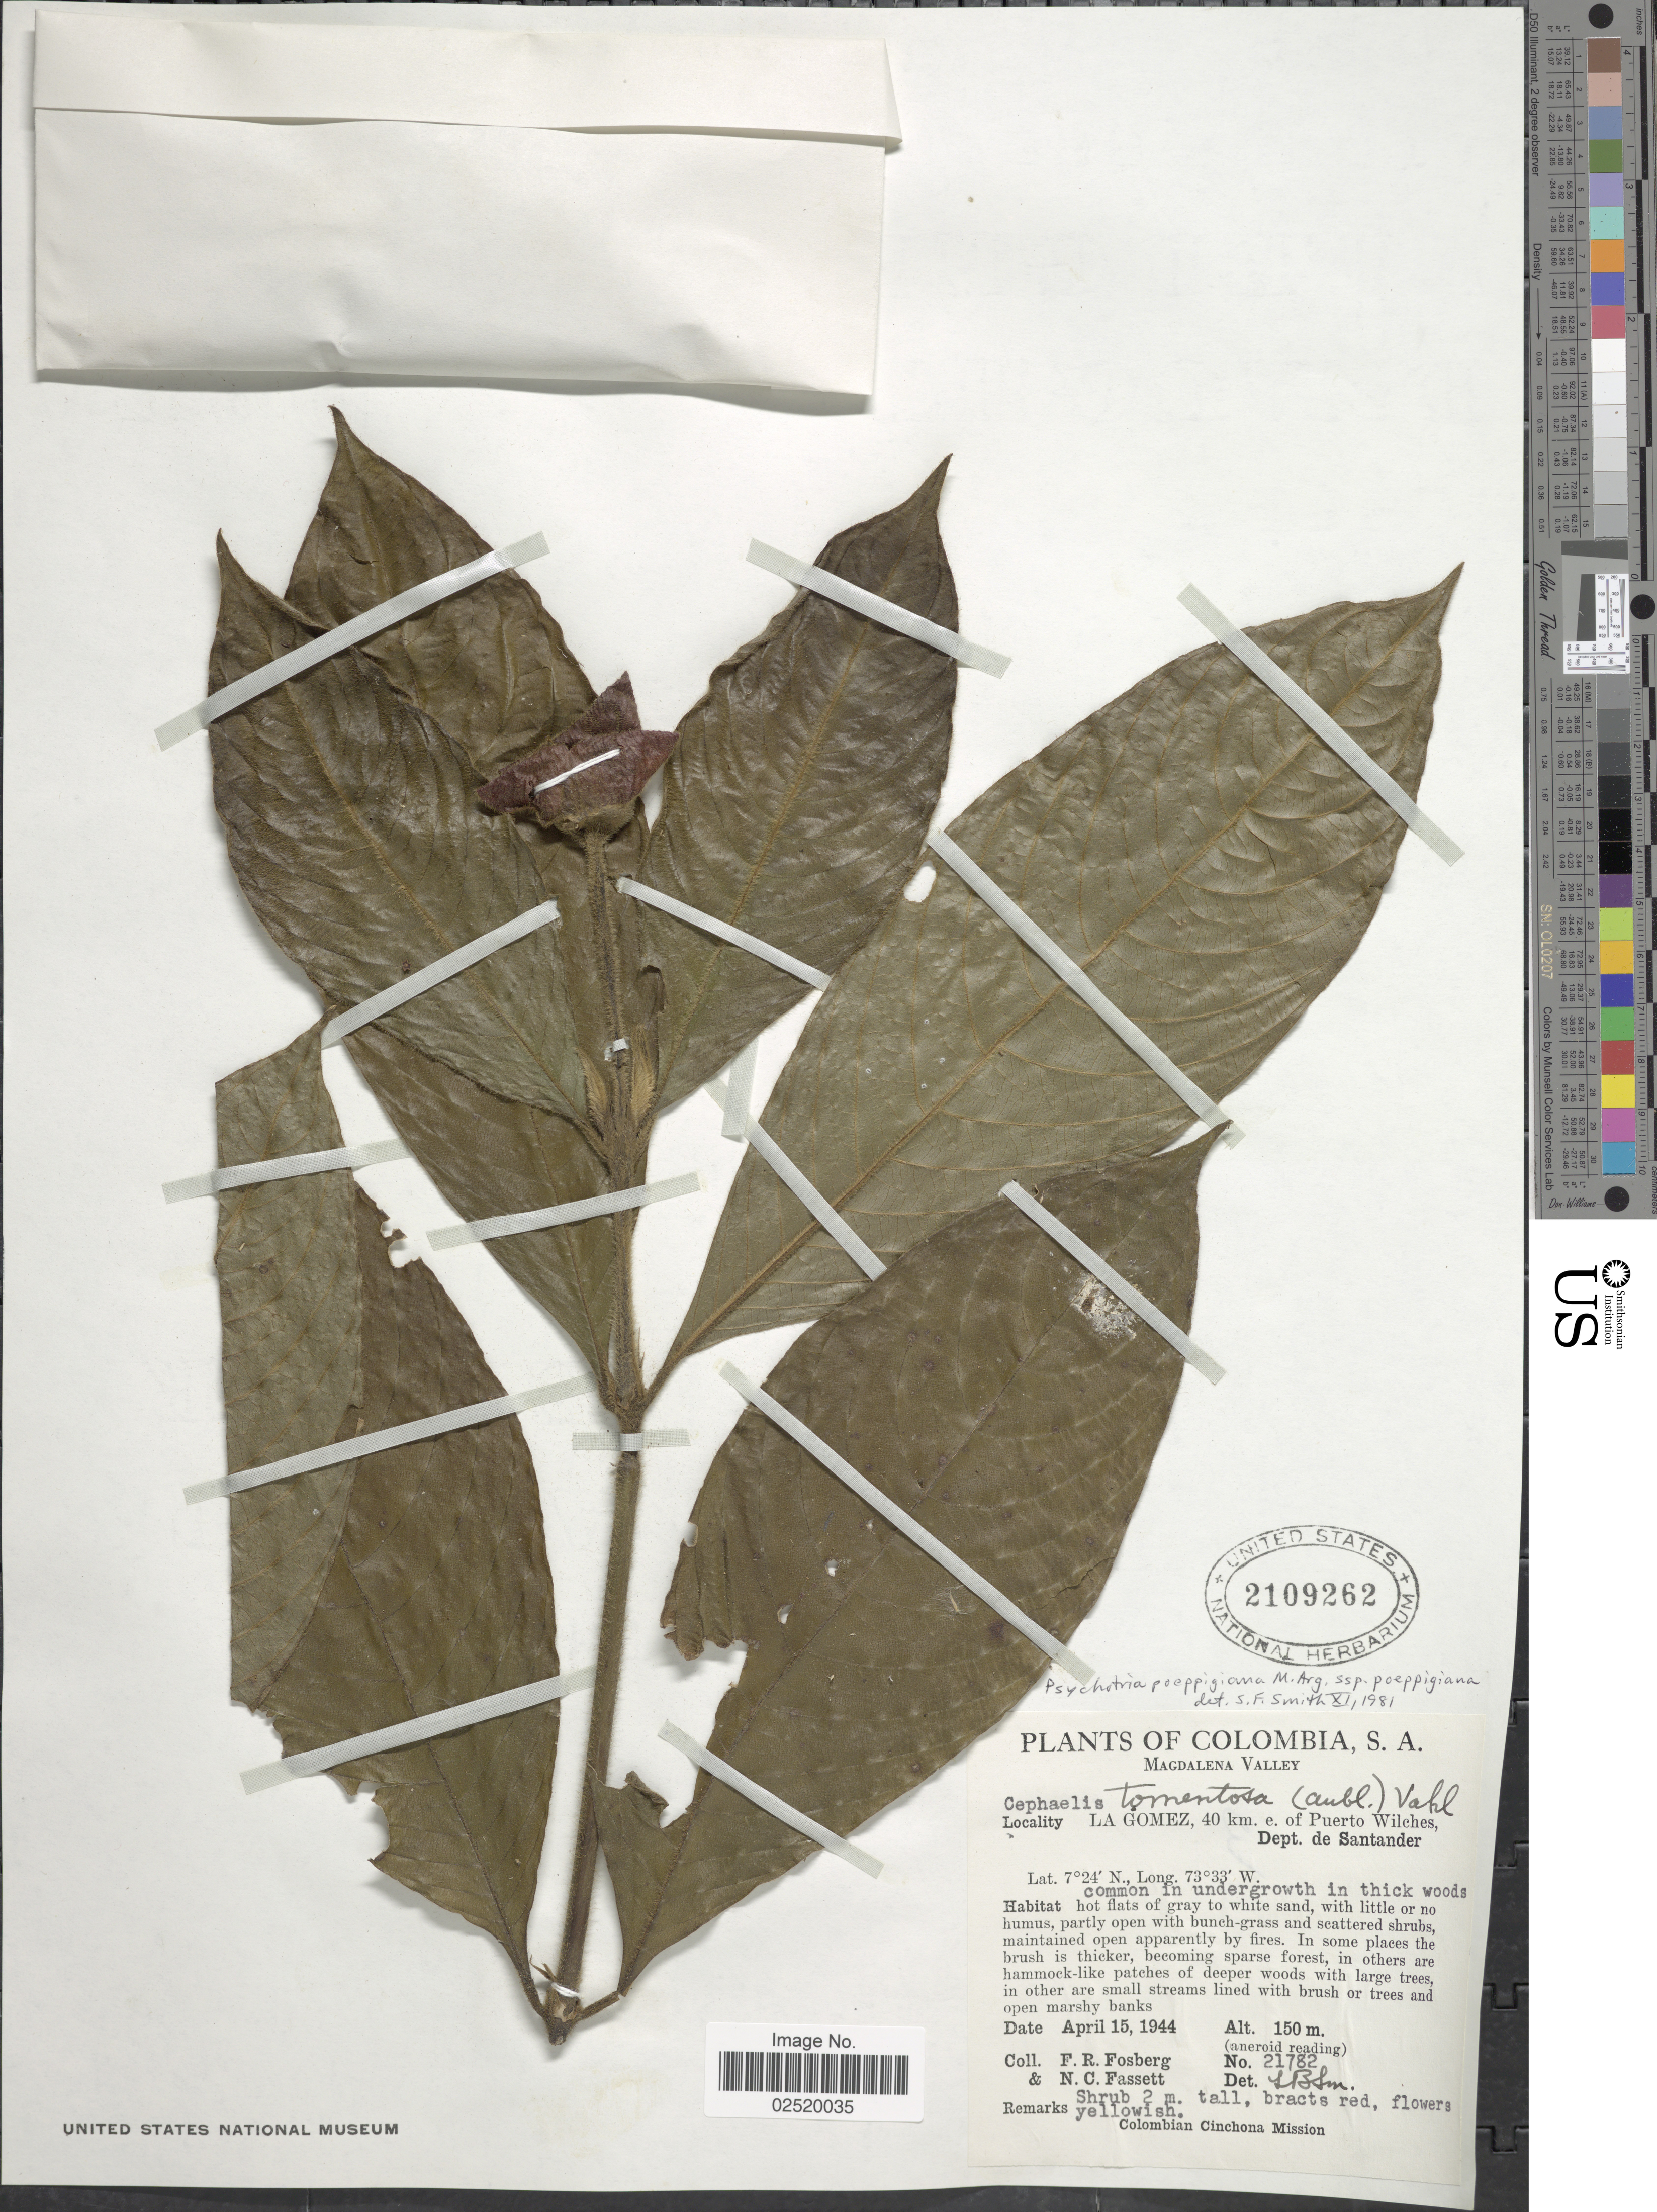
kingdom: Plantae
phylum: Tracheophyta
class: Magnoliopsida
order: Gentianales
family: Rubiaceae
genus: Psychotria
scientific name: Psychotria poeppigiana subsp. poeppigiana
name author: Müll. Arg.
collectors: F. R. Fosberg & N. C. Fassett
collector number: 21782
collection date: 1944-07-15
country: Colombia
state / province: Santander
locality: Magdalena Valley, La Gomez, 40 km. e. of Puerto Wilches, Dept. de Santander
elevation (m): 150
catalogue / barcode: US 2109262